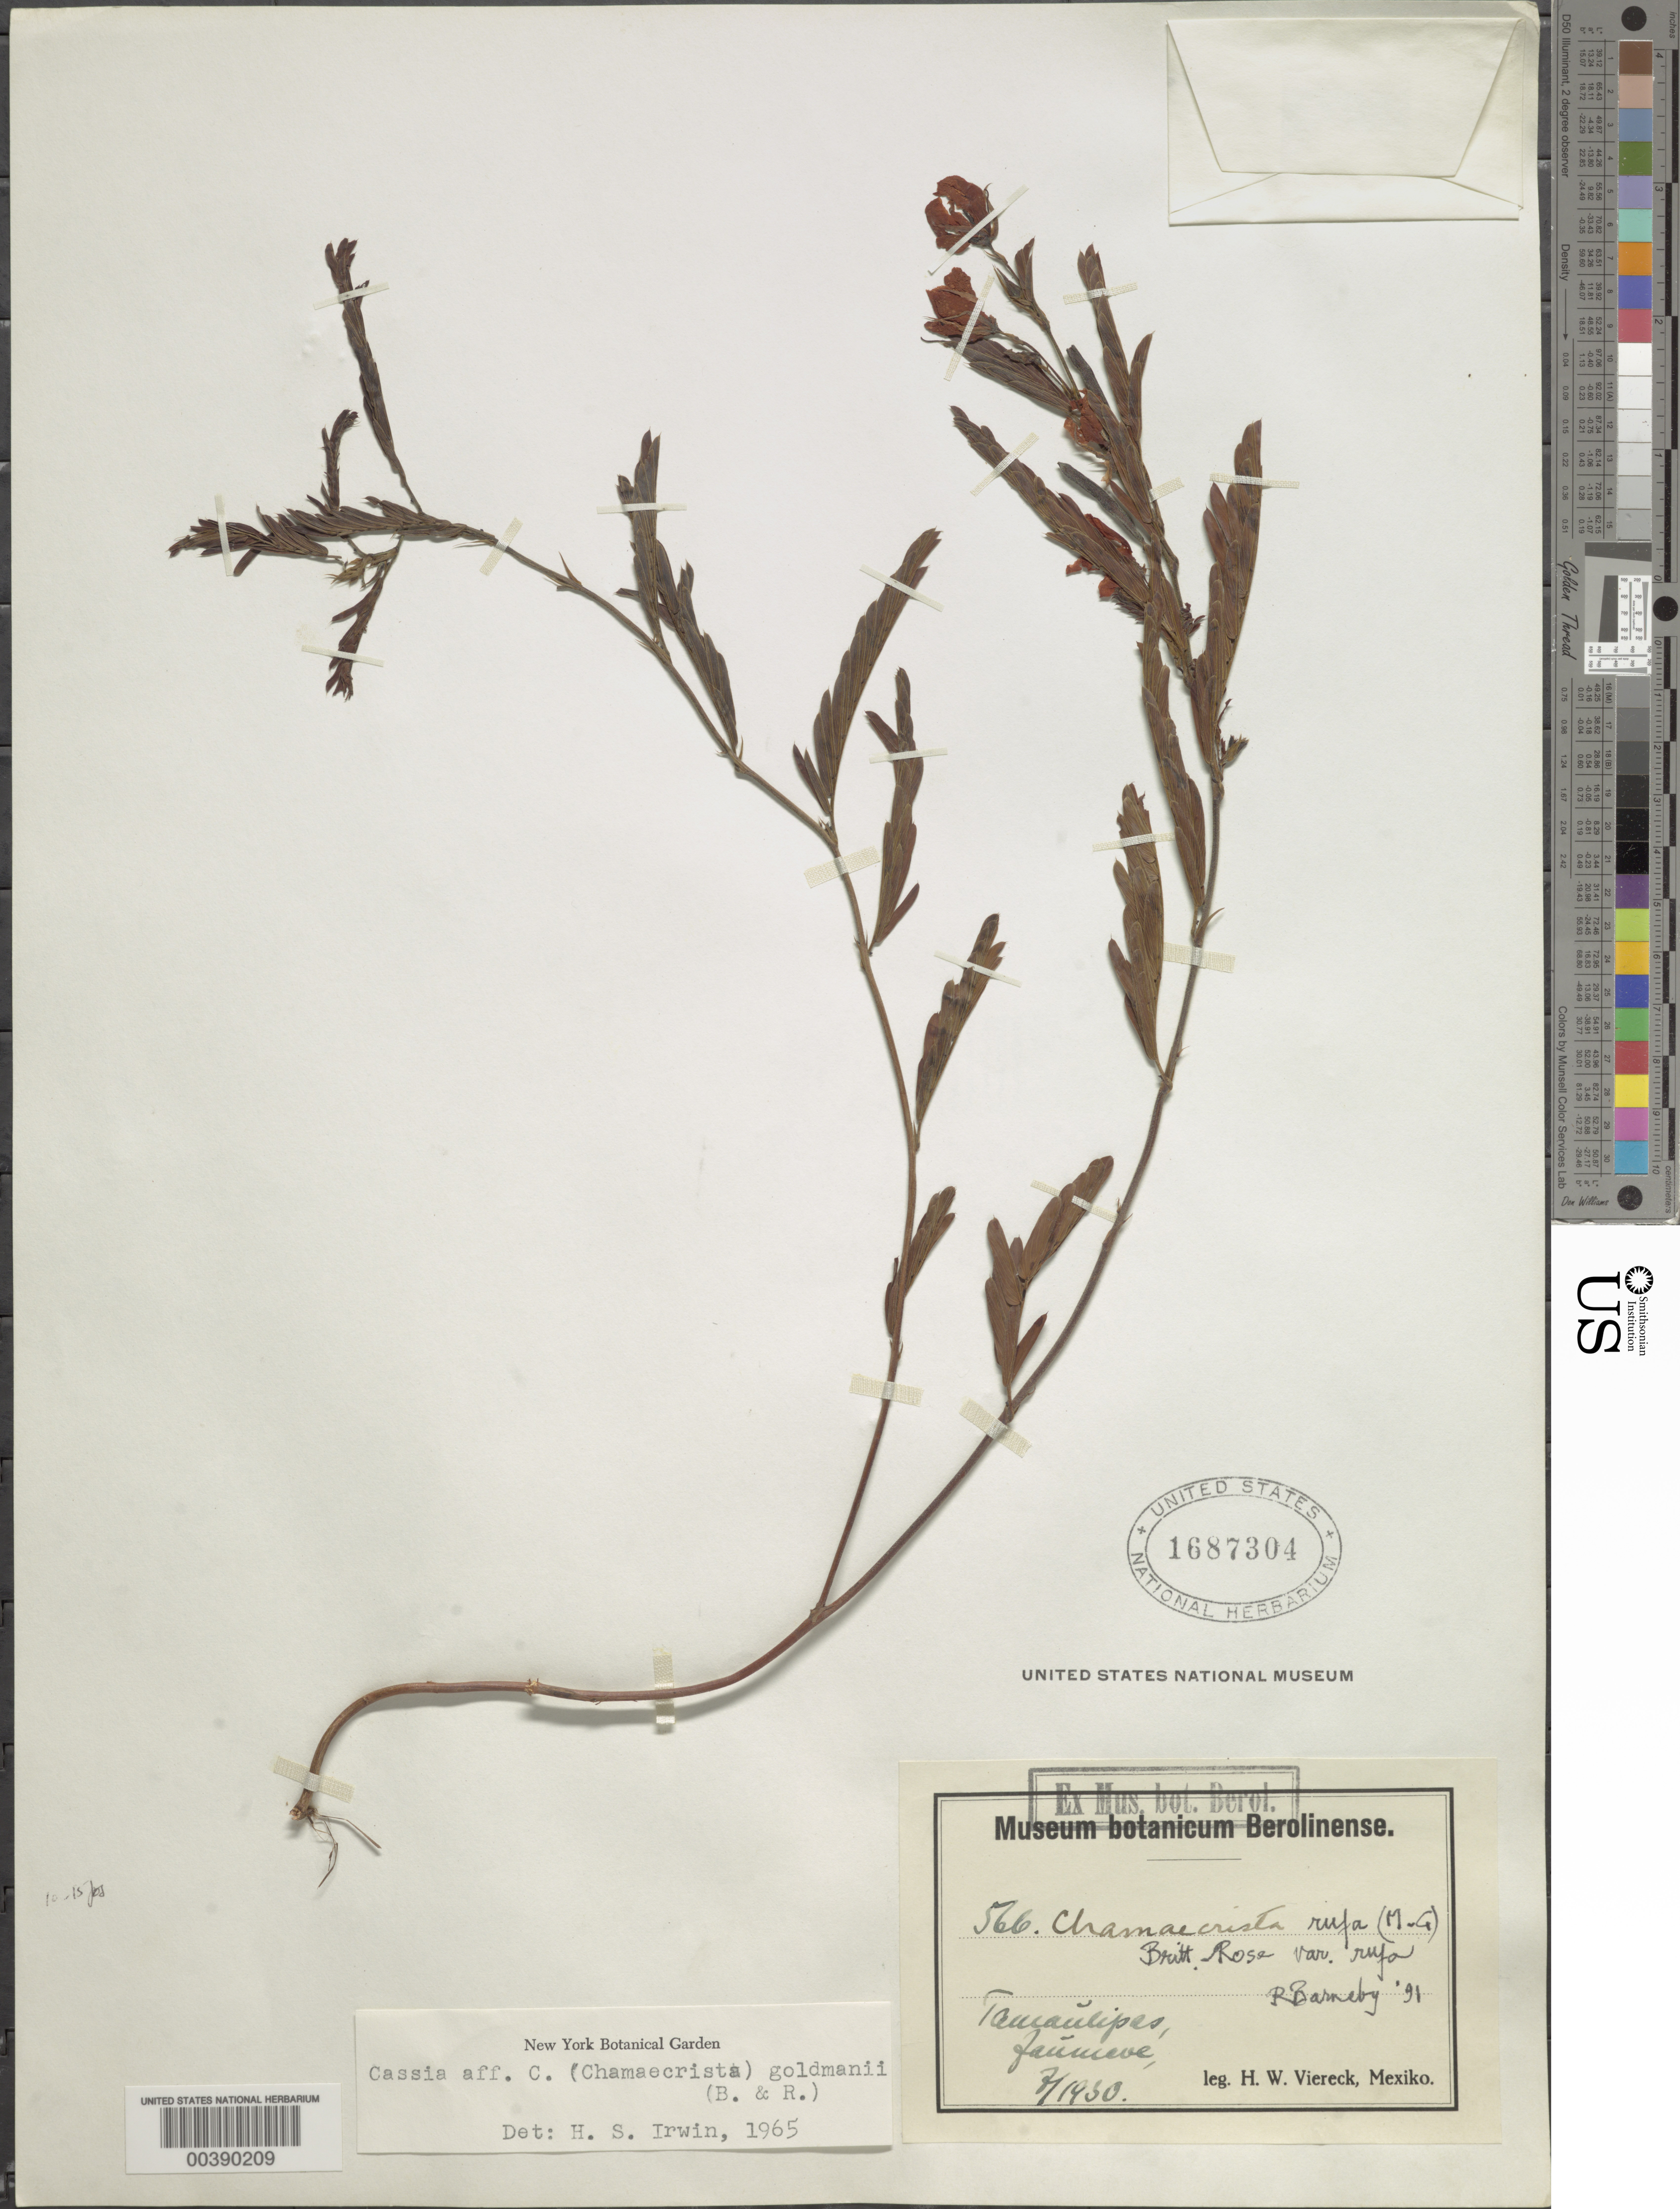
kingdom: Plantae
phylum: Tracheophyta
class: Magnoliopsida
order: Fabales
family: Fabaceae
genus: Chamaecrista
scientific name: Chamaecrista rufa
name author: Britton & Rose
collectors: H. W. Viereck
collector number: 566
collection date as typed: Jul 1930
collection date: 1930-07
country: Mexico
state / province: Tamaulipas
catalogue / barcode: US 1687304